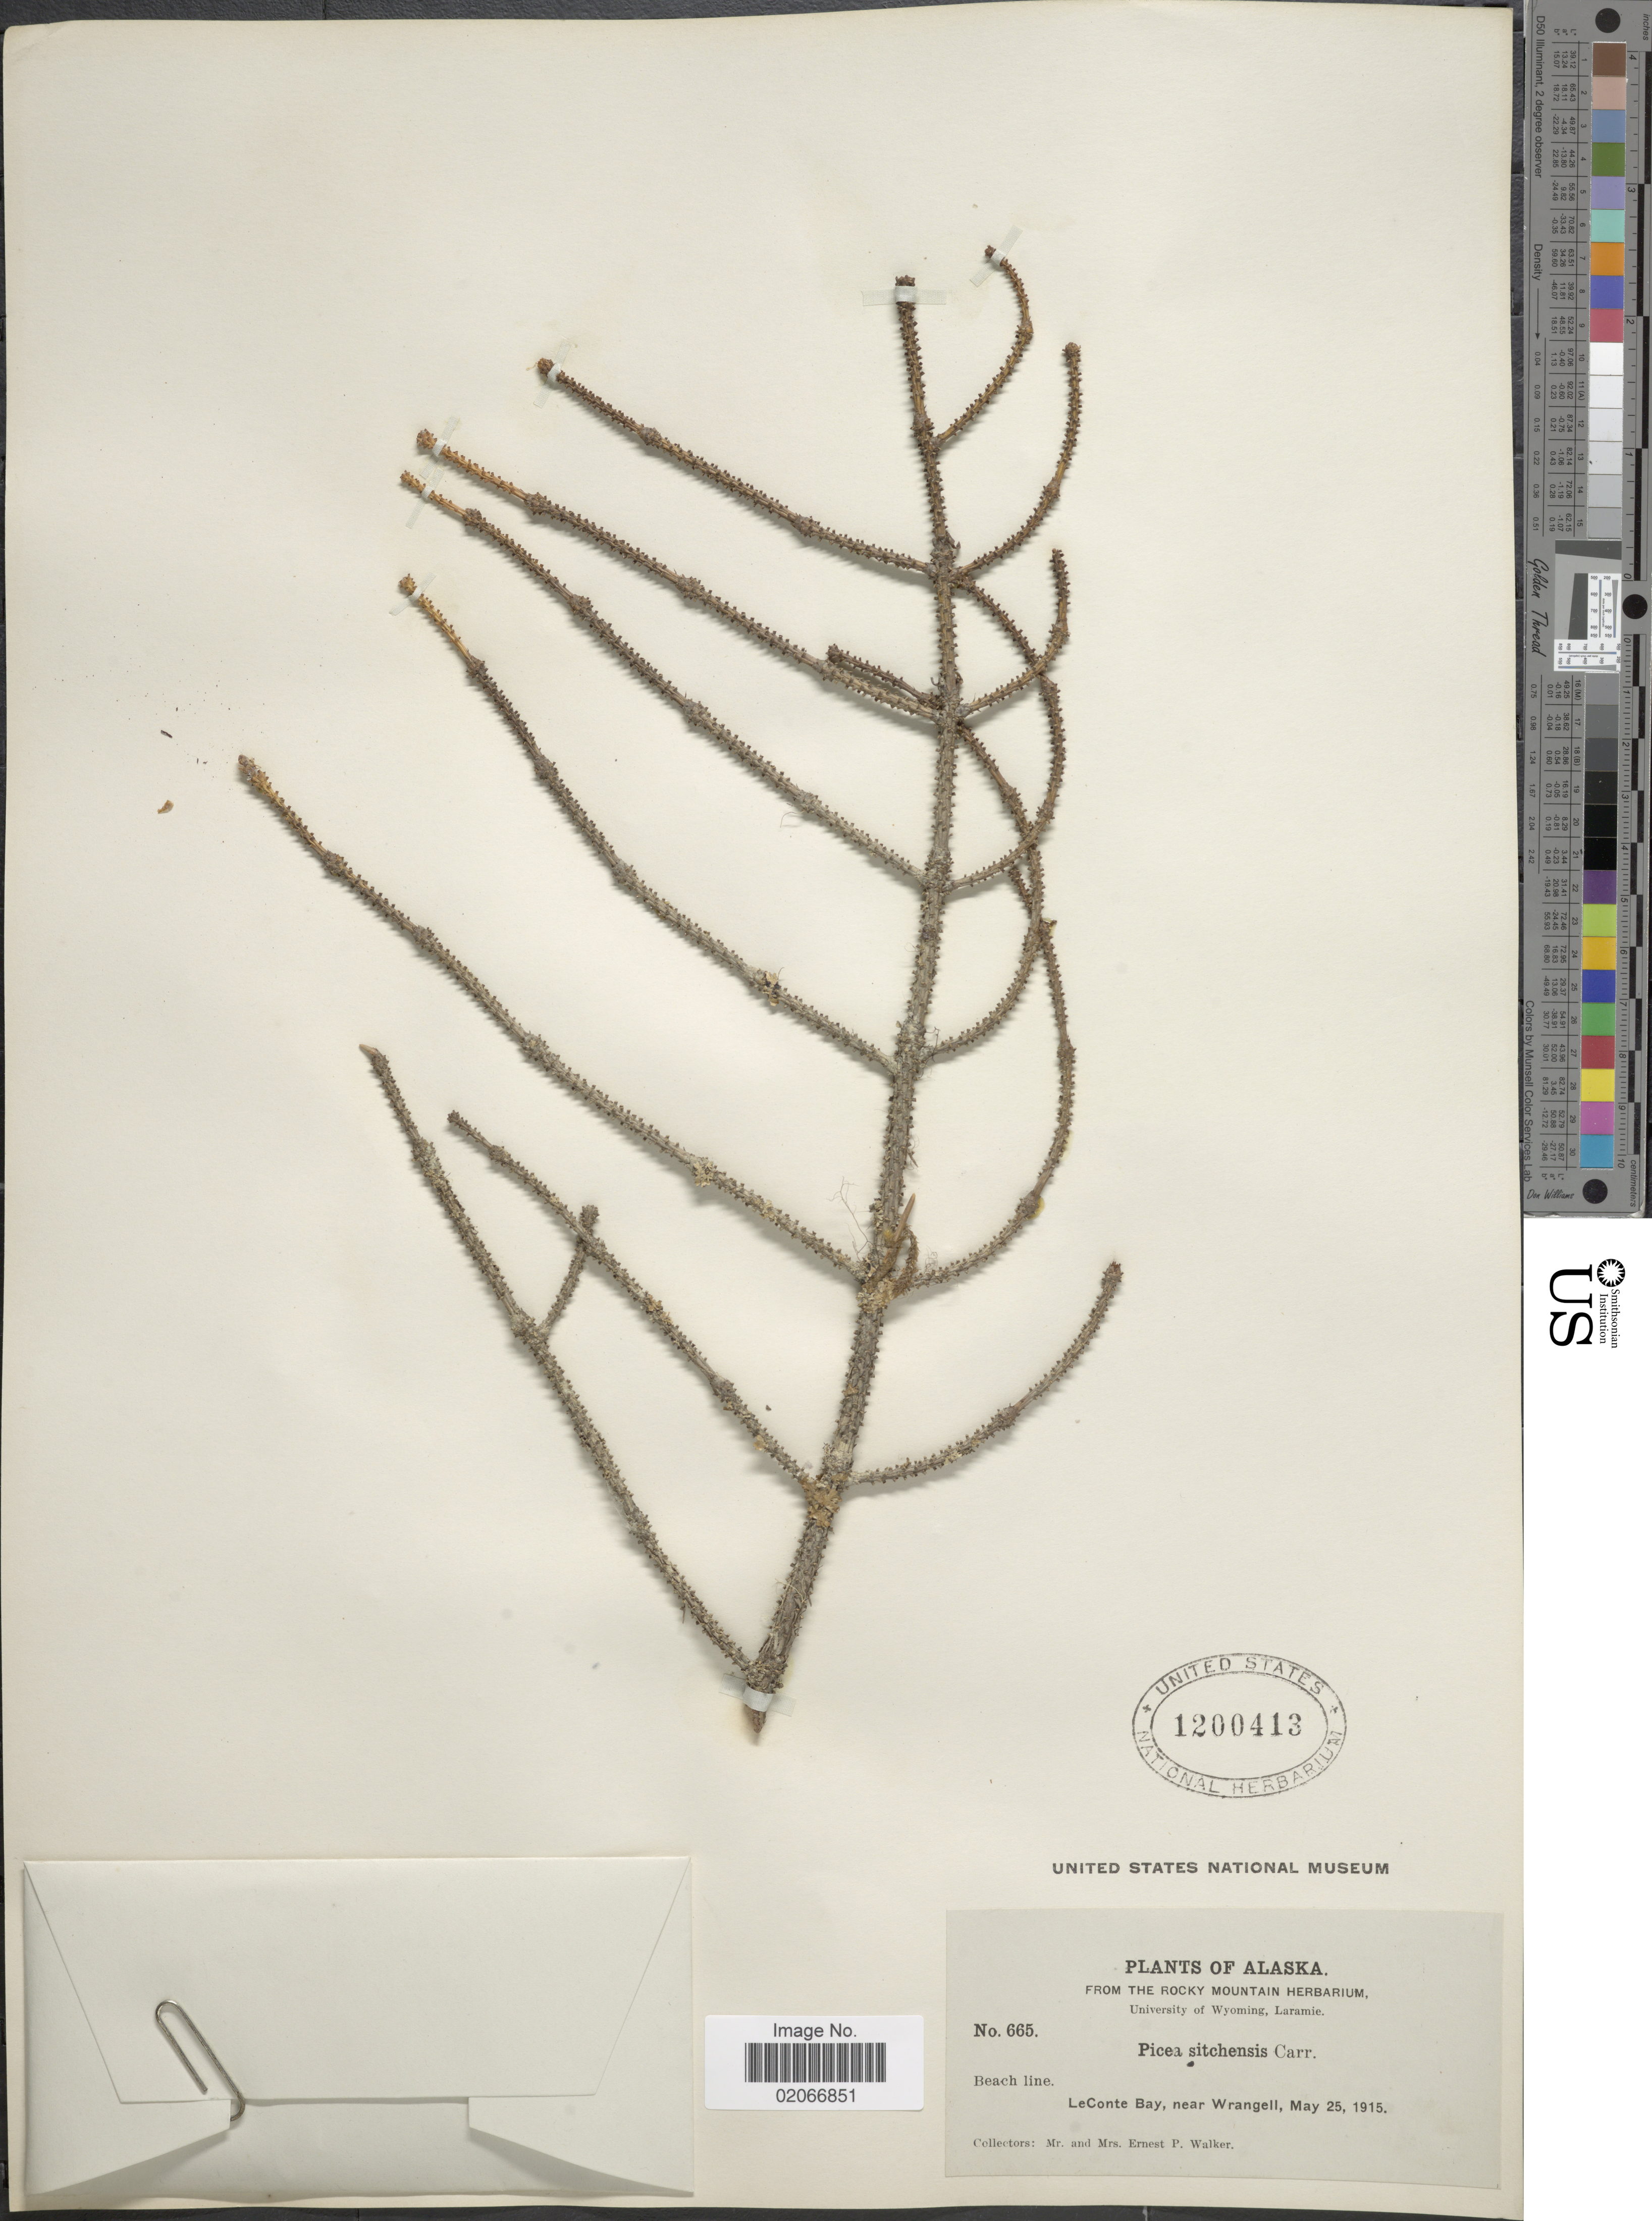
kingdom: Plantae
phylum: Tracheophyta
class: Pinopsida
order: Pinales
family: Pinaceae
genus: Picea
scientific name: Picea sitchensis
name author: (Bong.) Carrière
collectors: E. P. Walker & E. Walker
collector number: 665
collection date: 1915-05-25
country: United States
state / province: Alaska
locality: Beach Line. LeConte Bay, near Wrangell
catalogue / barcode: US 1200413